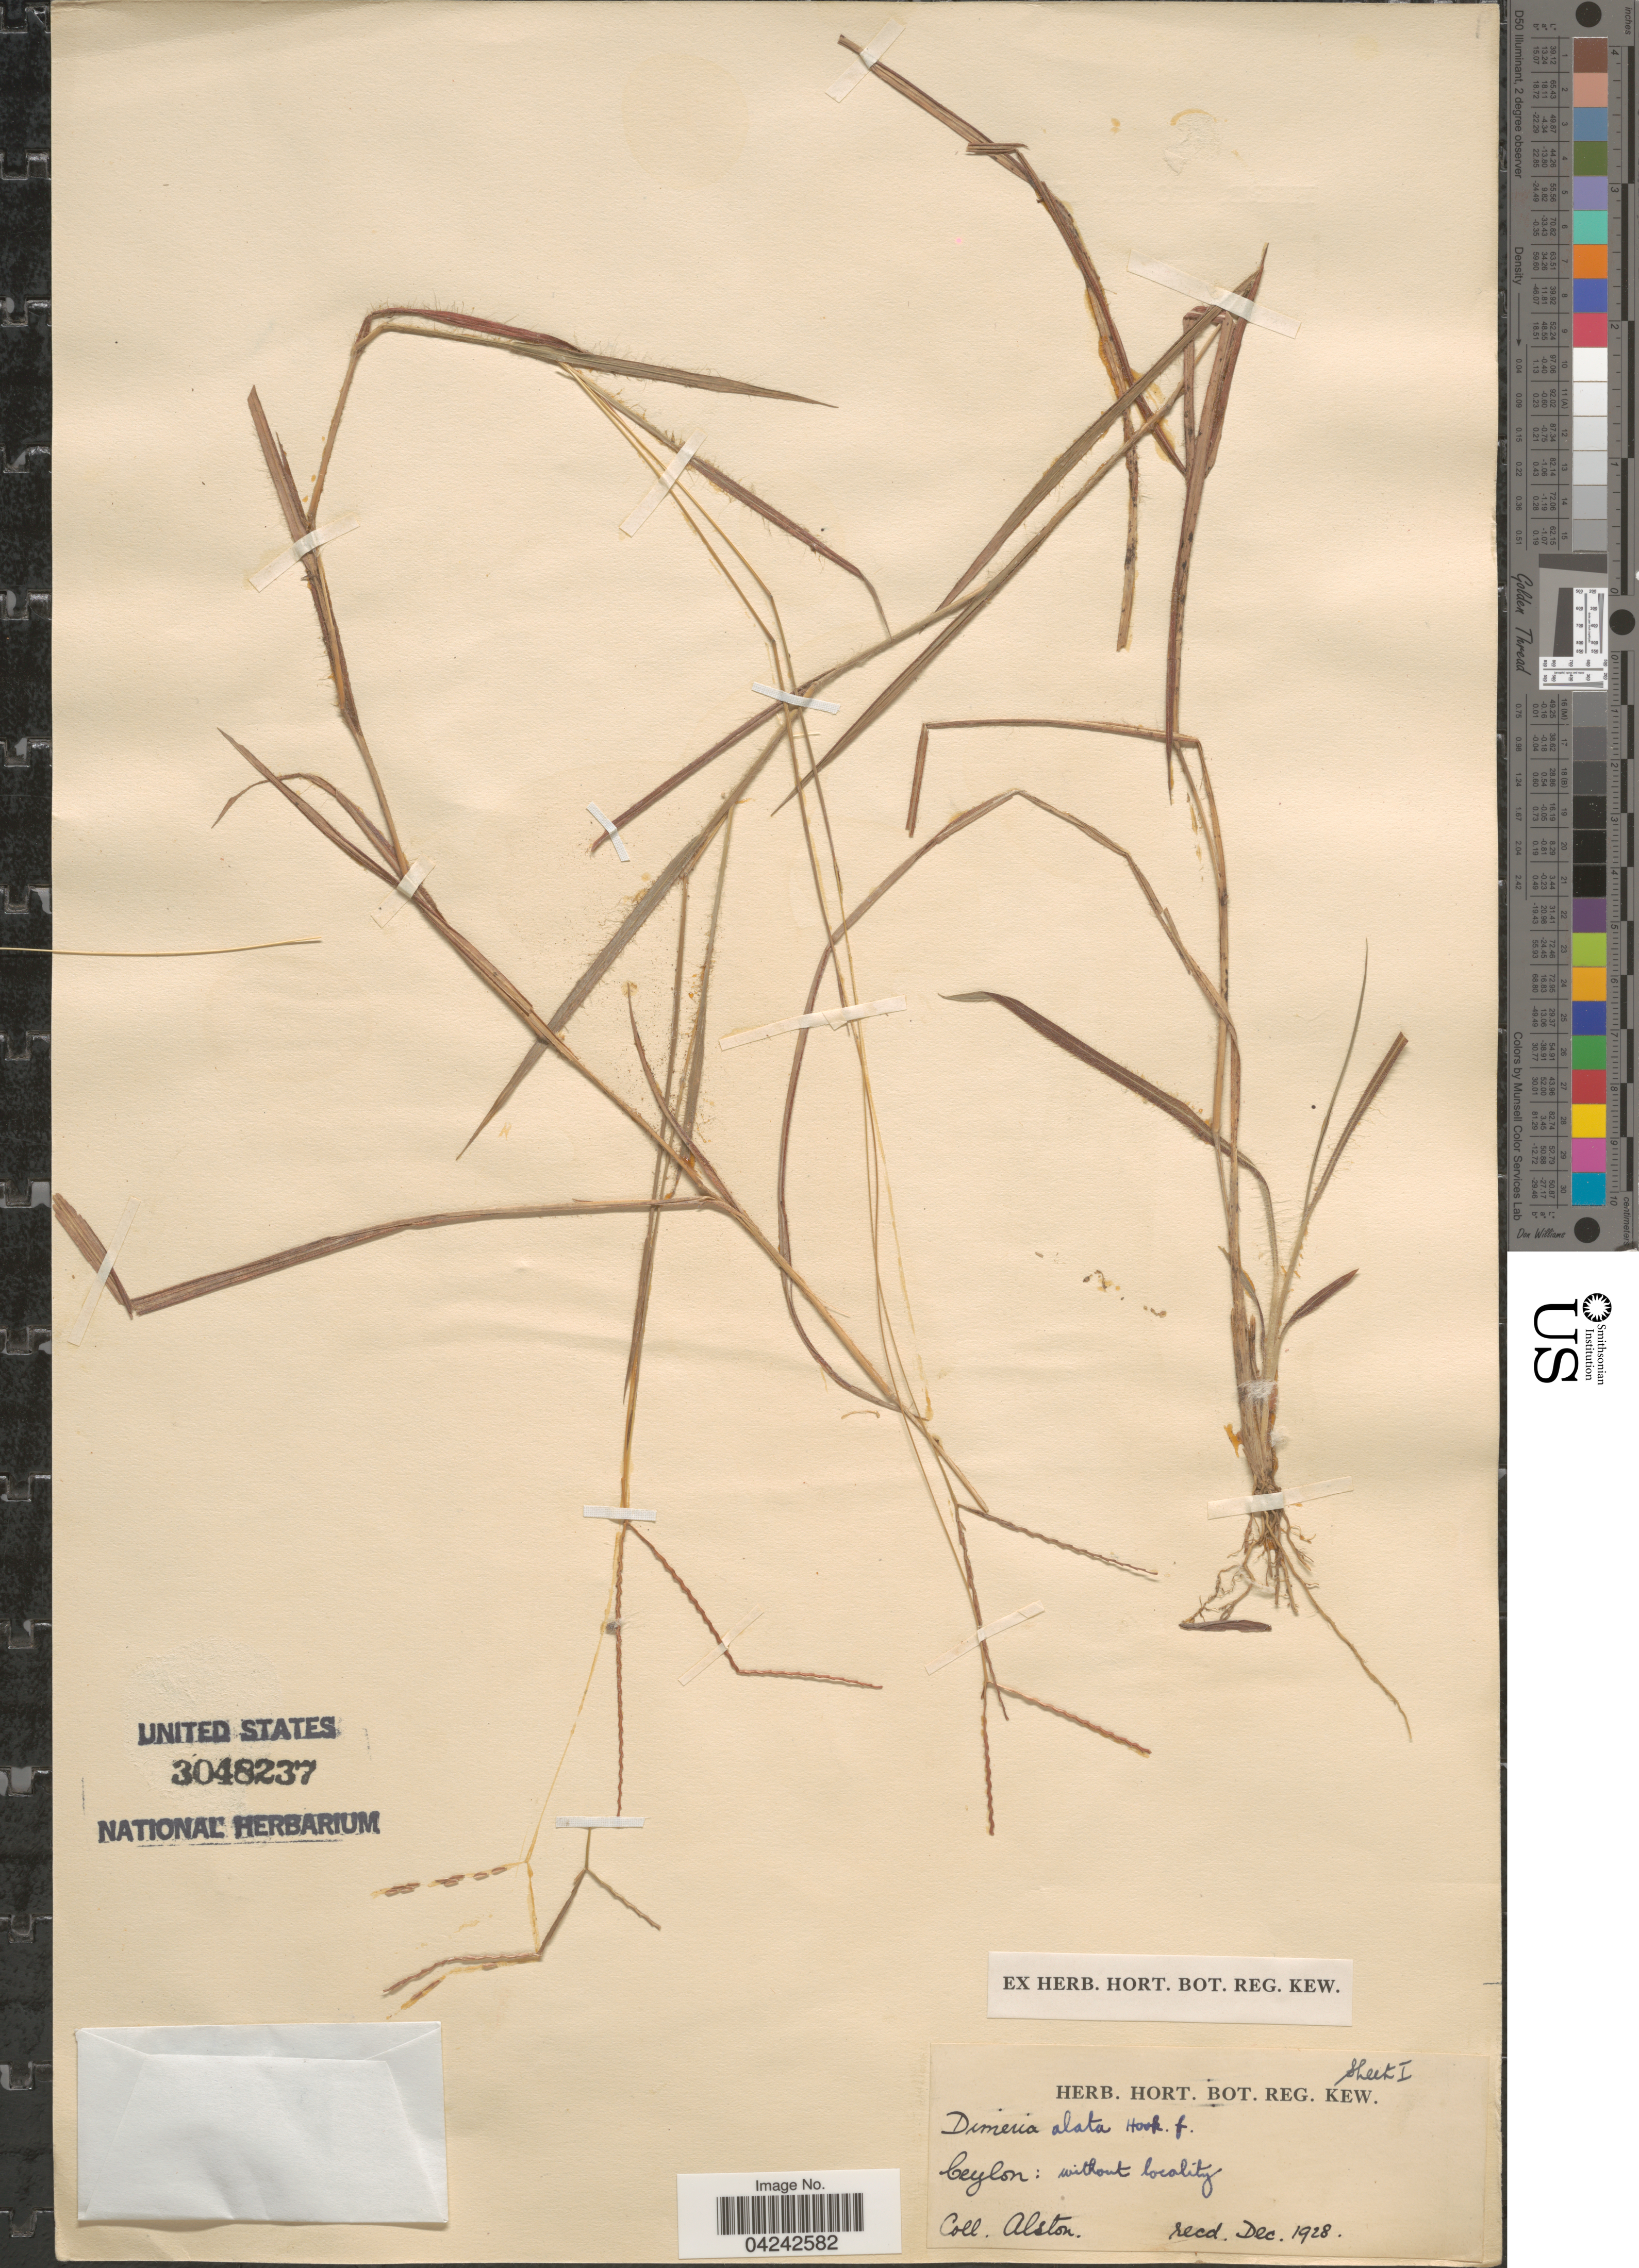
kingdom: Plantae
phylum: Tracheophyta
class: Liliopsida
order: Poales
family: Poaceae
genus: Dimeria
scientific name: Dimeria lehmannii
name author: Hack.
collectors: Alston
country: Sri Lanka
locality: Ceylon.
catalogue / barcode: US 3048237